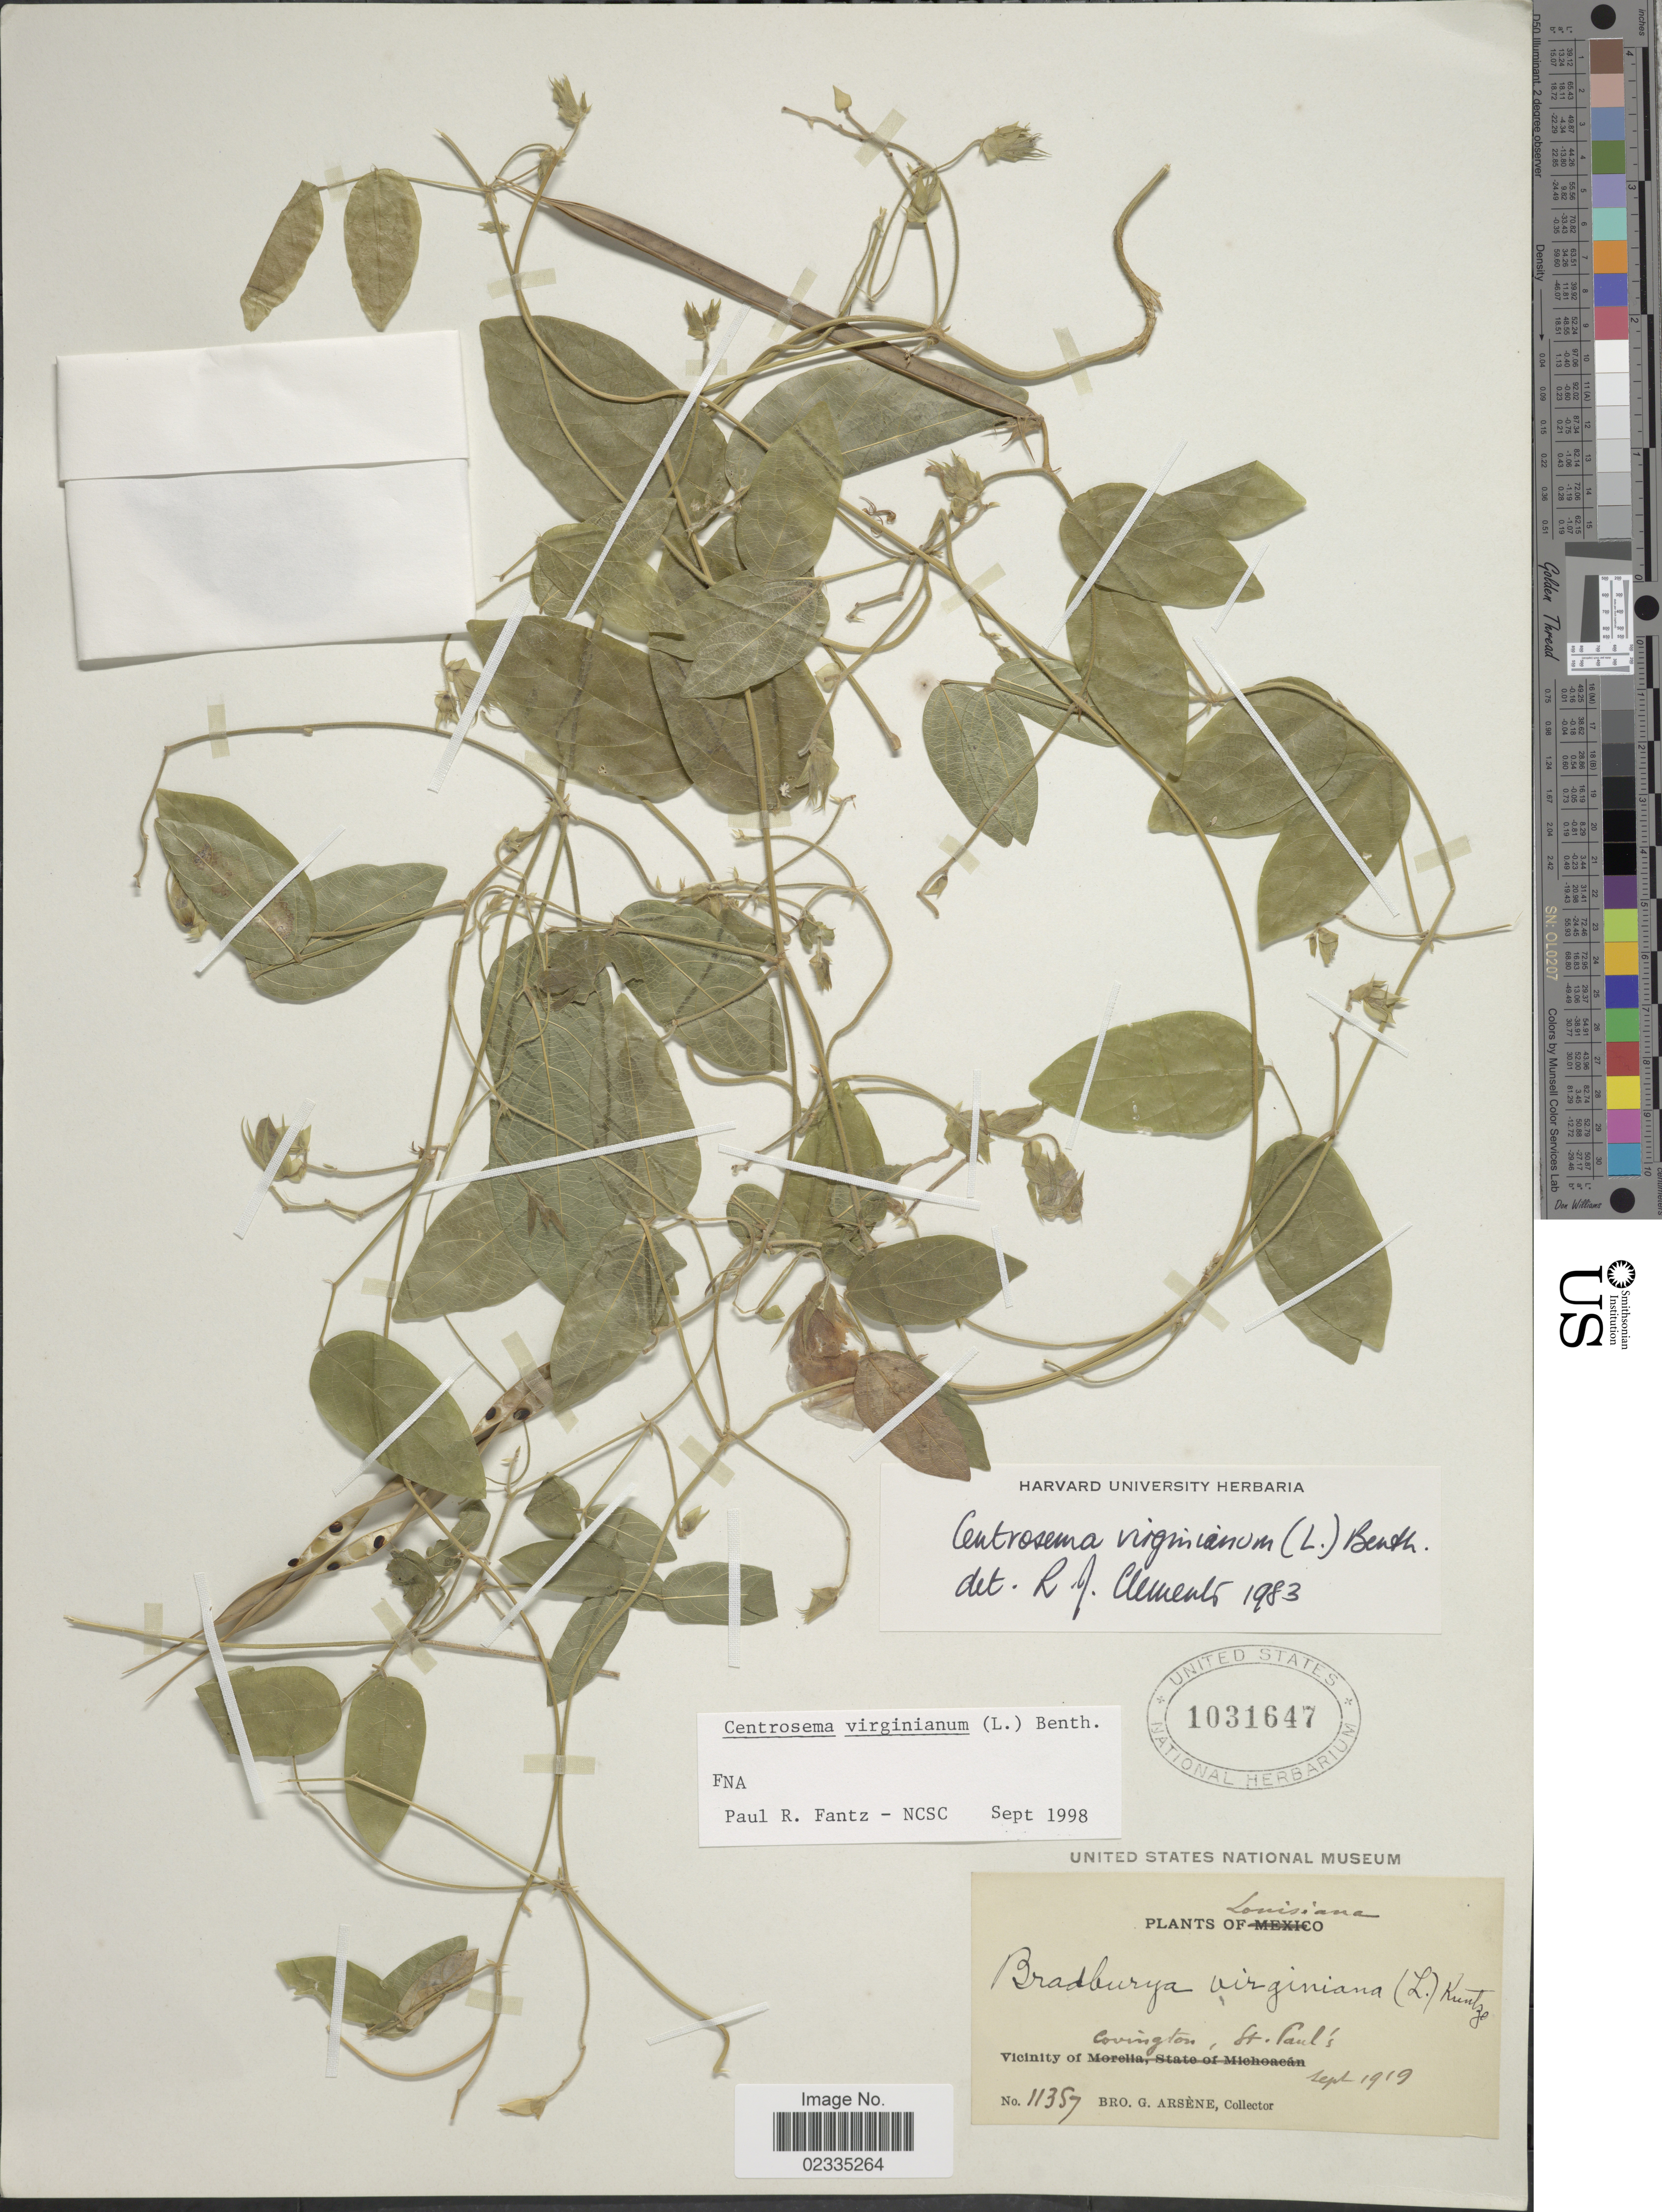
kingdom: Plantae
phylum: Tracheophyta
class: Magnoliopsida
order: Fabales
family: Fabaceae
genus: Centrosema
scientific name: Centrosema virginianum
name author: (L.) Benth.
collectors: Bro. G. Arsène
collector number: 11357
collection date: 1919-08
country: United States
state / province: Louisiana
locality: Vicinity of Covington, St. Paul's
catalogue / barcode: US 1031647